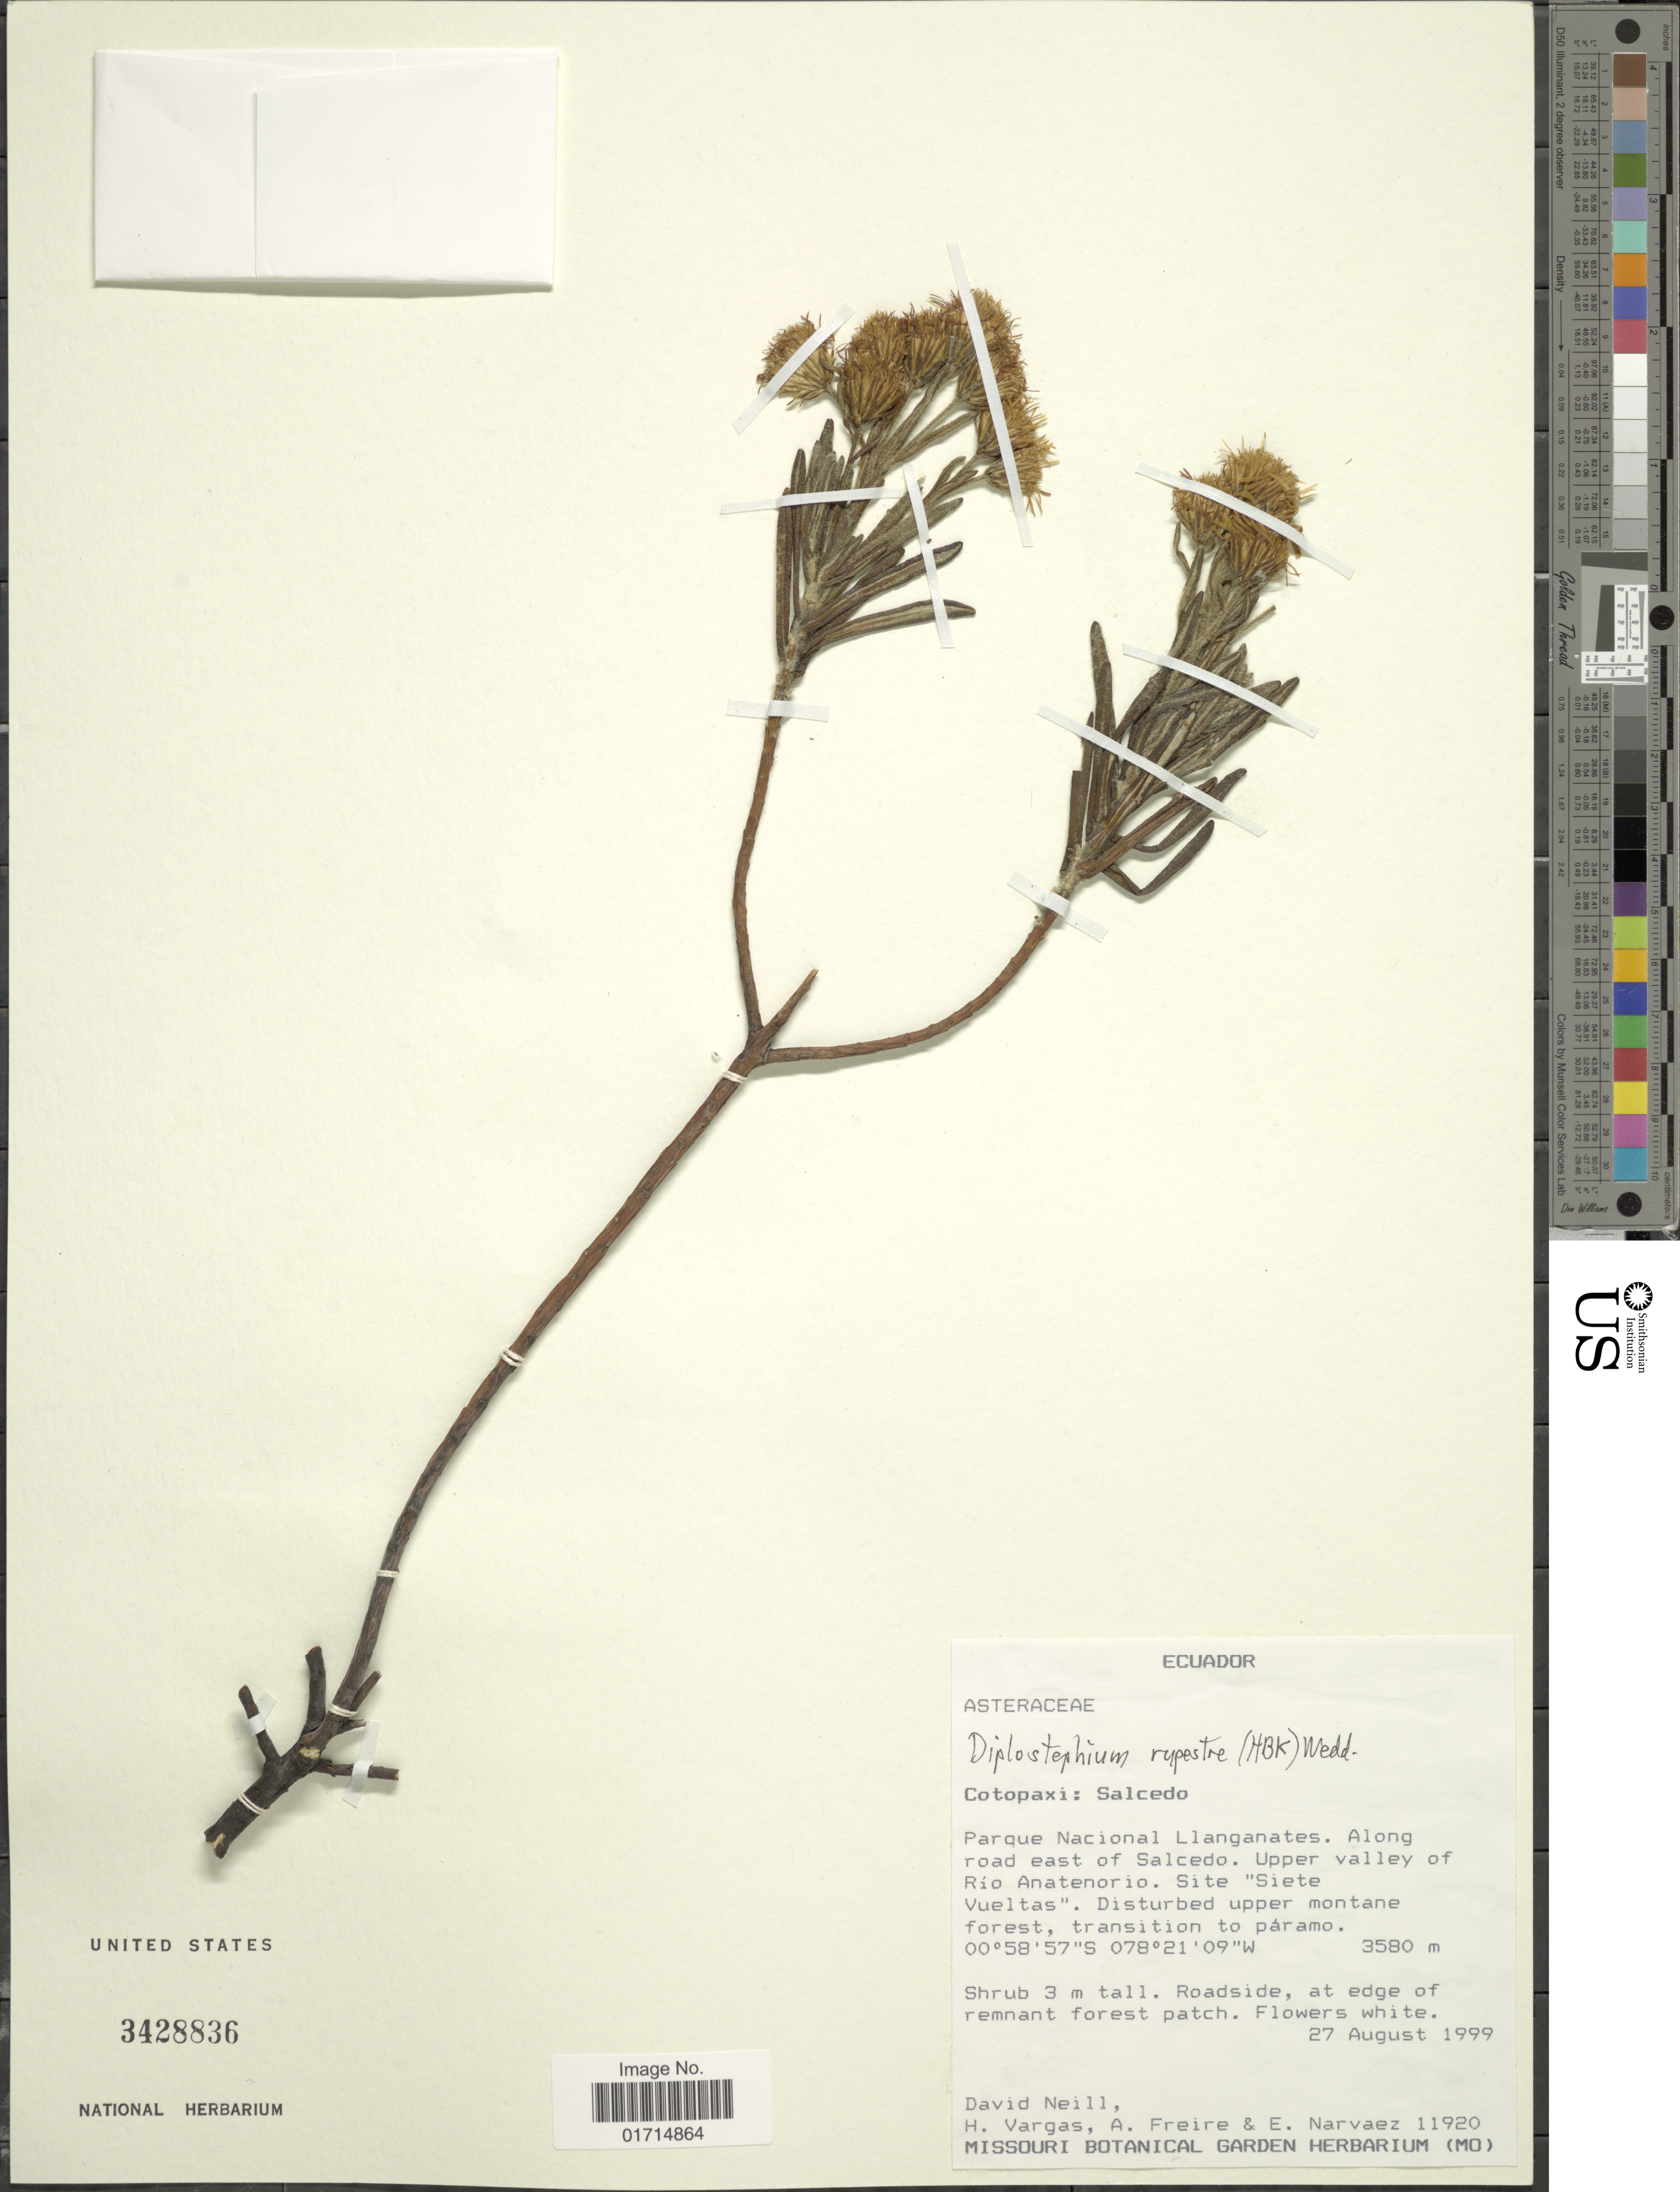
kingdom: Plantae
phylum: Tracheophyta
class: Magnoliopsida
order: Asterales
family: Asteraceae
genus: Diplostephium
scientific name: Diplostephium rupestre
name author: (Kunth) Wedd.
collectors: D. A. Neill, H. Vargas, A. Freire & E. Narváez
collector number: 11920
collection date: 1999-08-27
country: Ecuador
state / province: Cotopaxi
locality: Ecuador. Cotopaxi: Salcedo. Parque Nacional Llanganates. Along road east of Salcedo. Upper valley of Rio Anatenorio. Site "Siete Vueltas".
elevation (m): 3580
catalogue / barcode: US 3428836